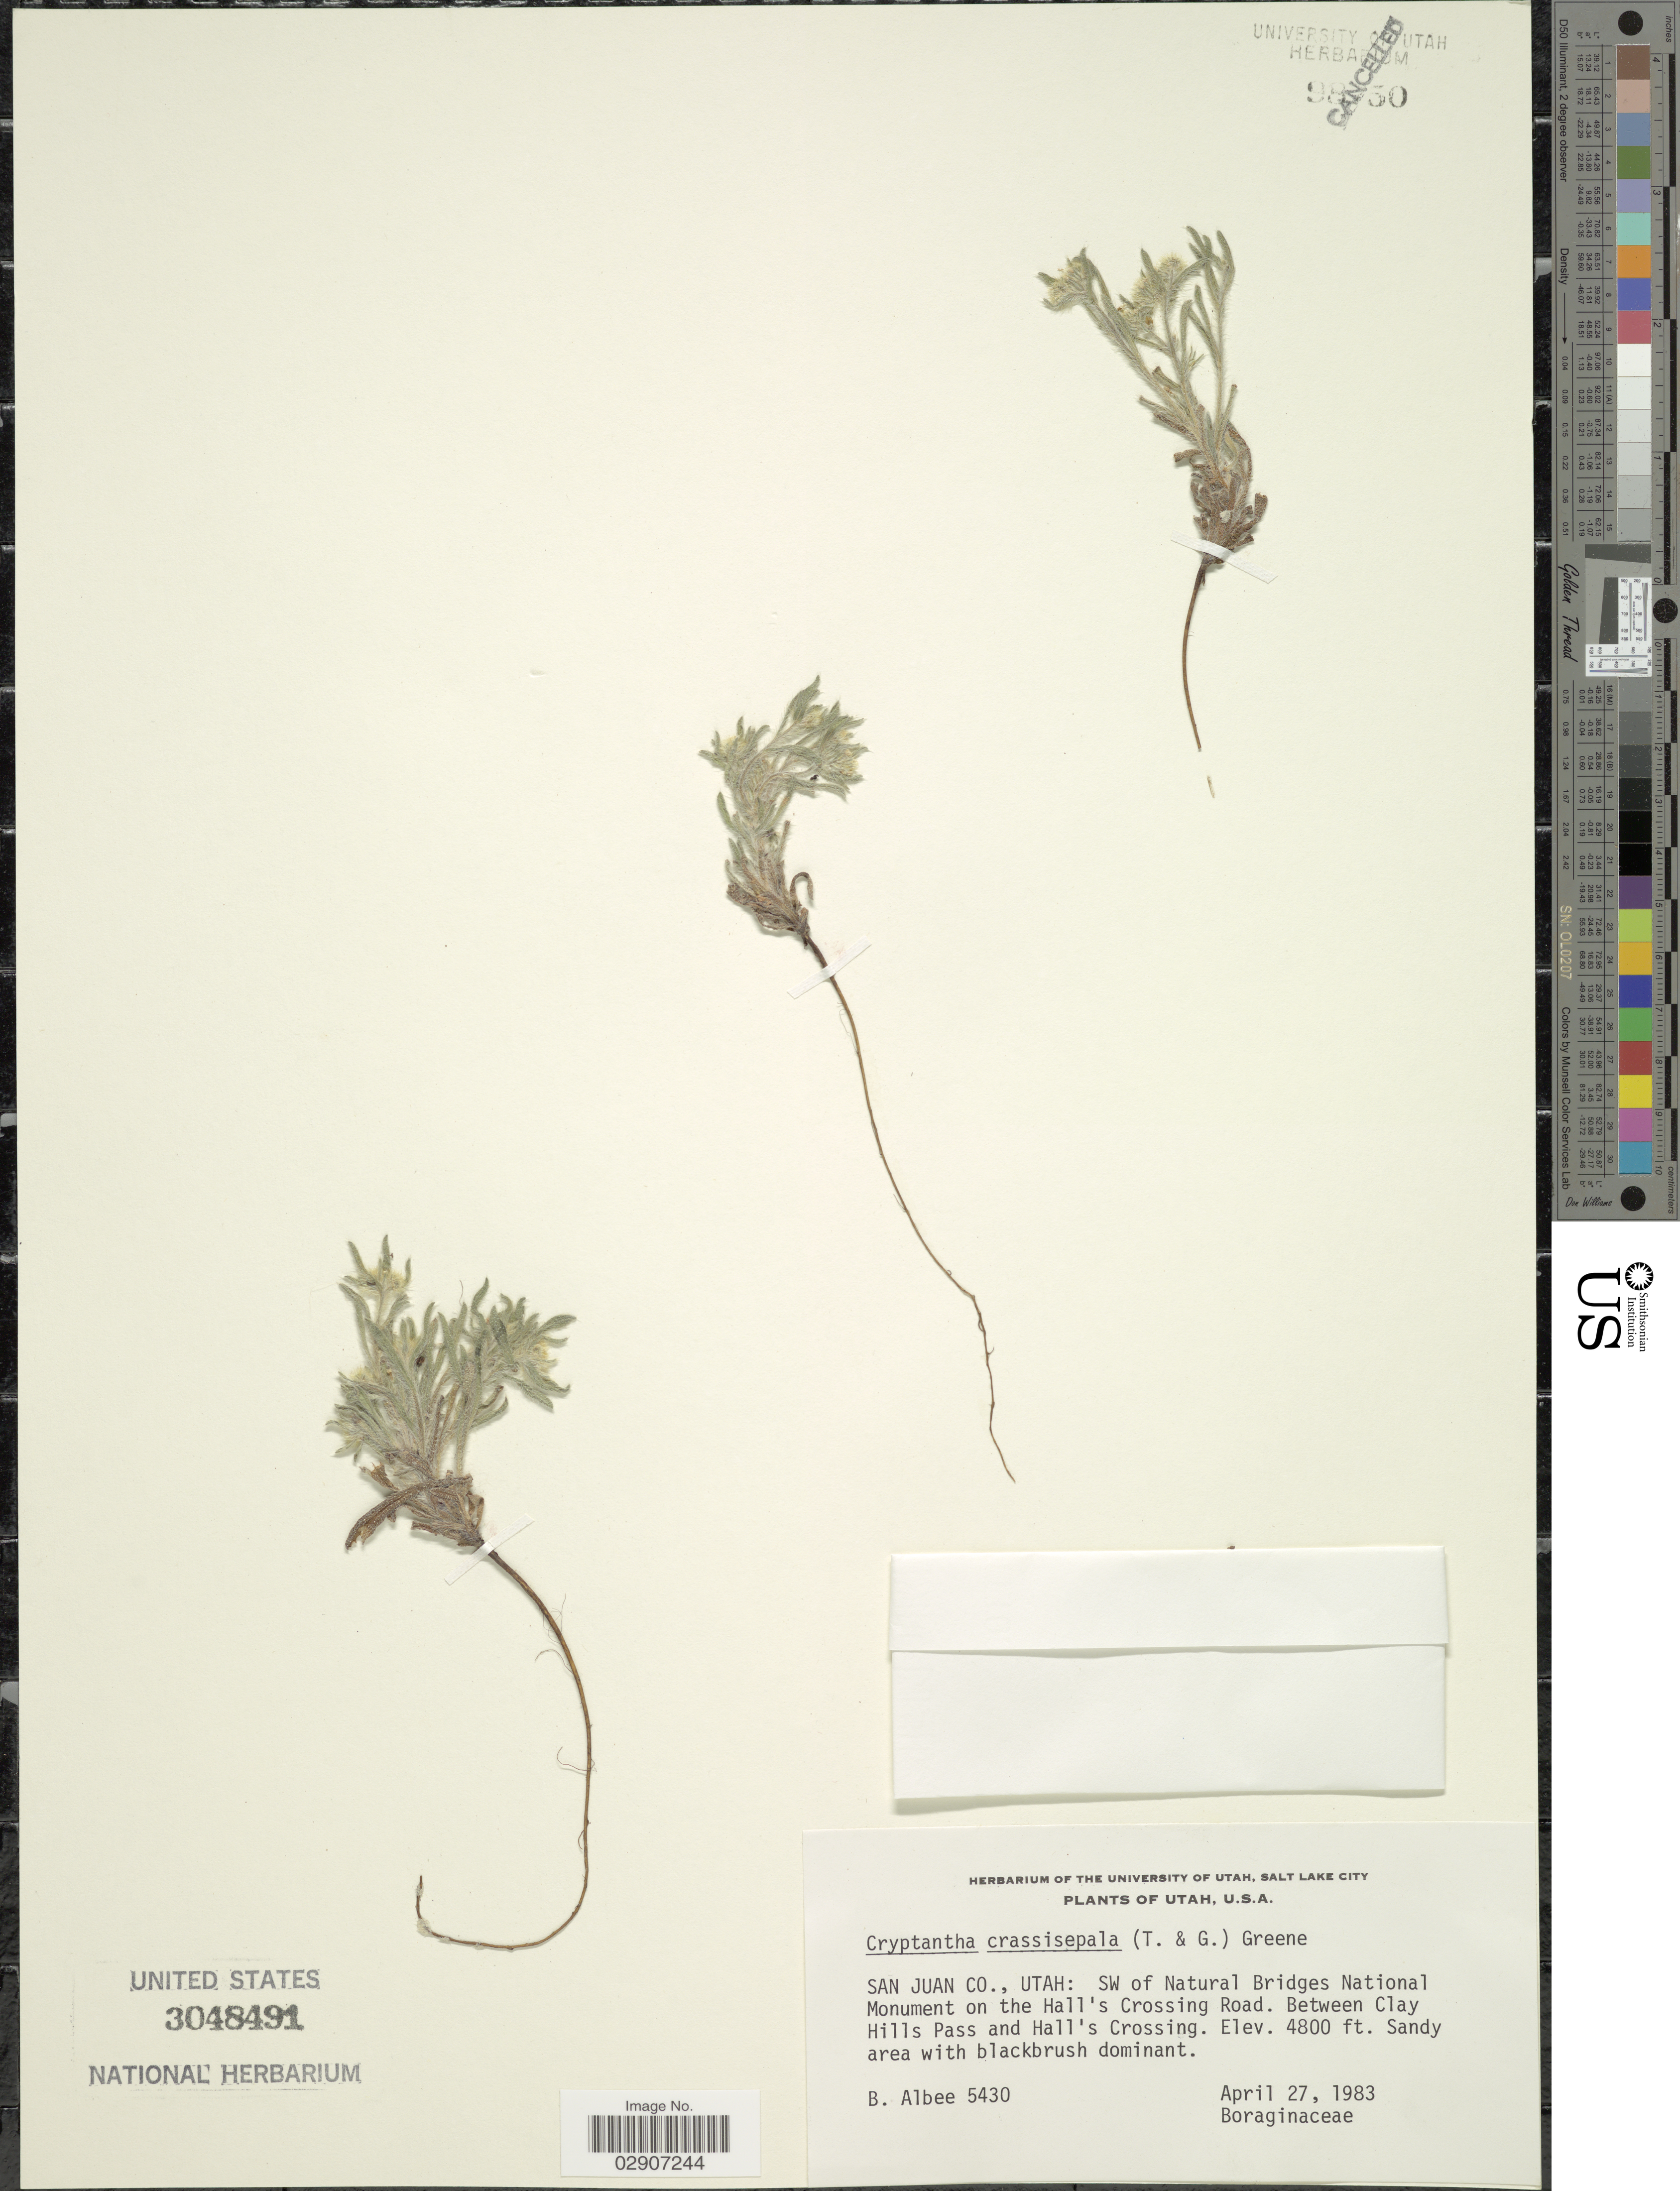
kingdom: Plantae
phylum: Tracheophyta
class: Magnoliopsida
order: Boraginales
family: Boraginaceae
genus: Cryptantha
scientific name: Cryptantha crassisepala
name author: (Torr. & A. Gray) Greene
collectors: B. Albee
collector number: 5430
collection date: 1983-04-27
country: United States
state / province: Utah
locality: San Juan Co.: SW of Natural Bridges National Monument on the Hall's Crossing Road, Between Clay Hills Pass and Hall's Crossing.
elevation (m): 1463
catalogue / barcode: US 3048491